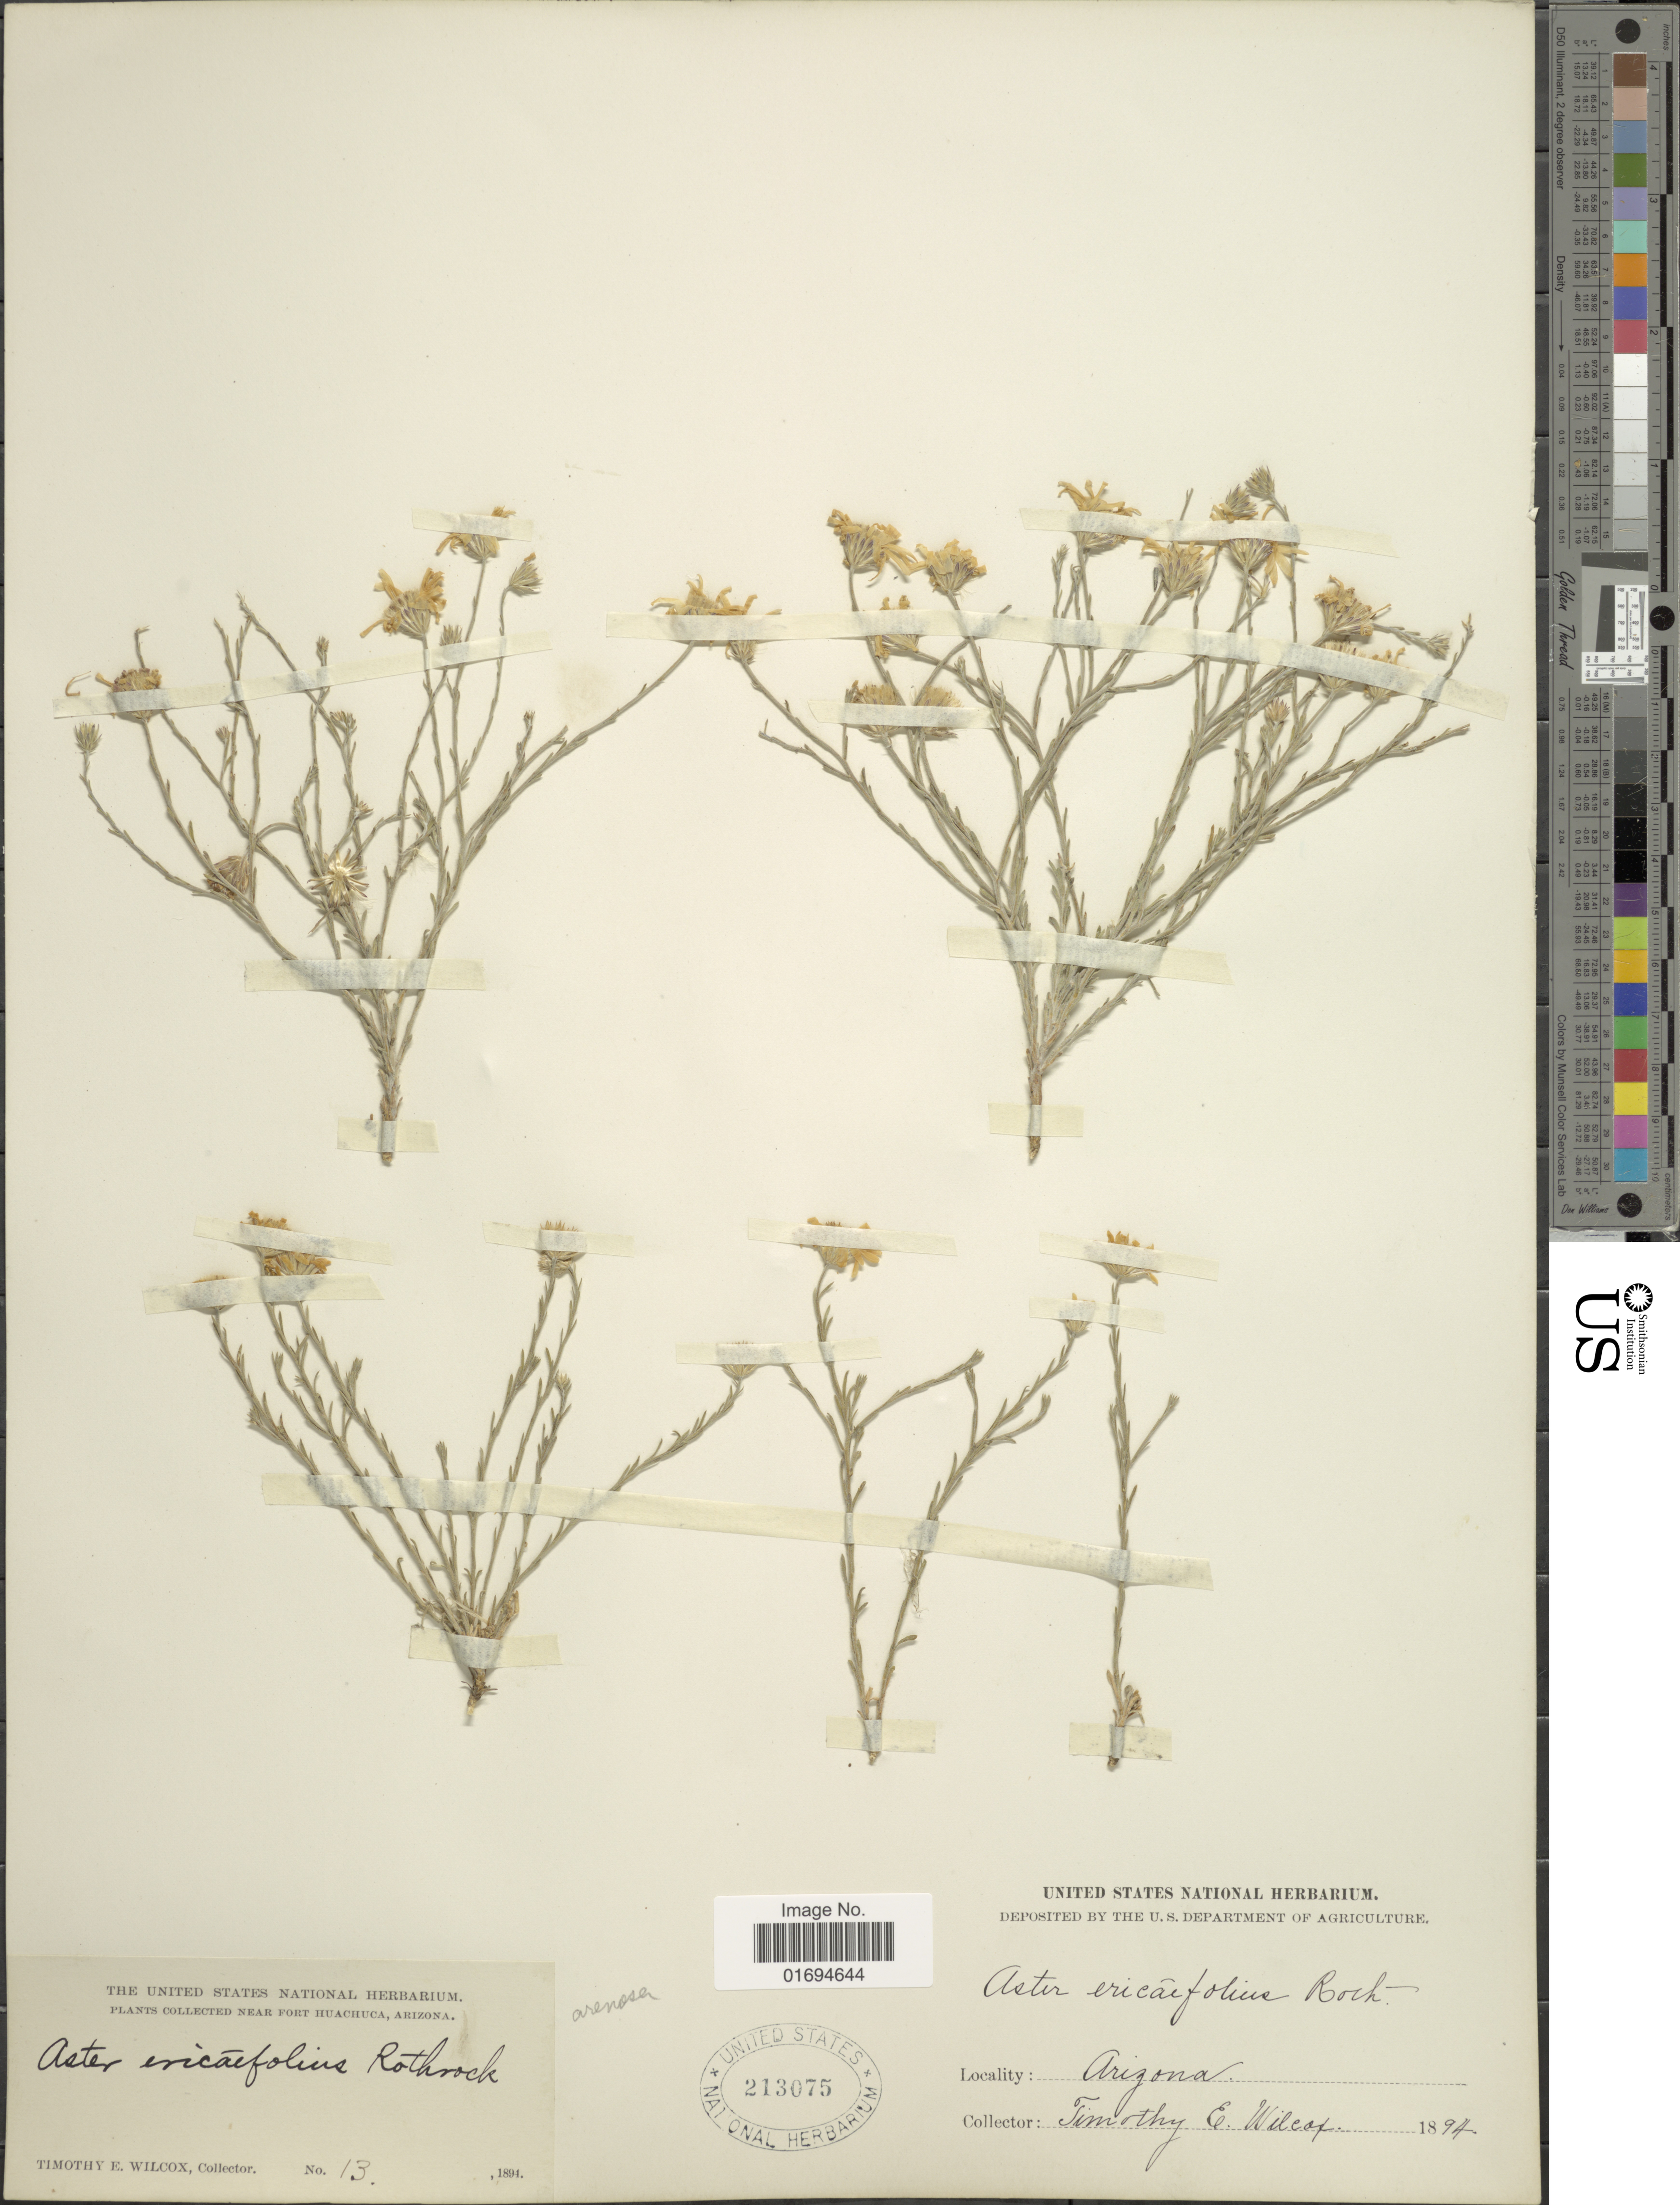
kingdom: Plantae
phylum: Tracheophyta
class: Magnoliopsida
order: Asterales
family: Asteraceae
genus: Chaetopappa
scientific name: Chaetopappa ericoides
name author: (Torr.) G.L. Nesom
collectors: T. E. Wilcox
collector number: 13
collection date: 1894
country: United States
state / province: Arizona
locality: Near Huachuca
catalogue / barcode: US 213075